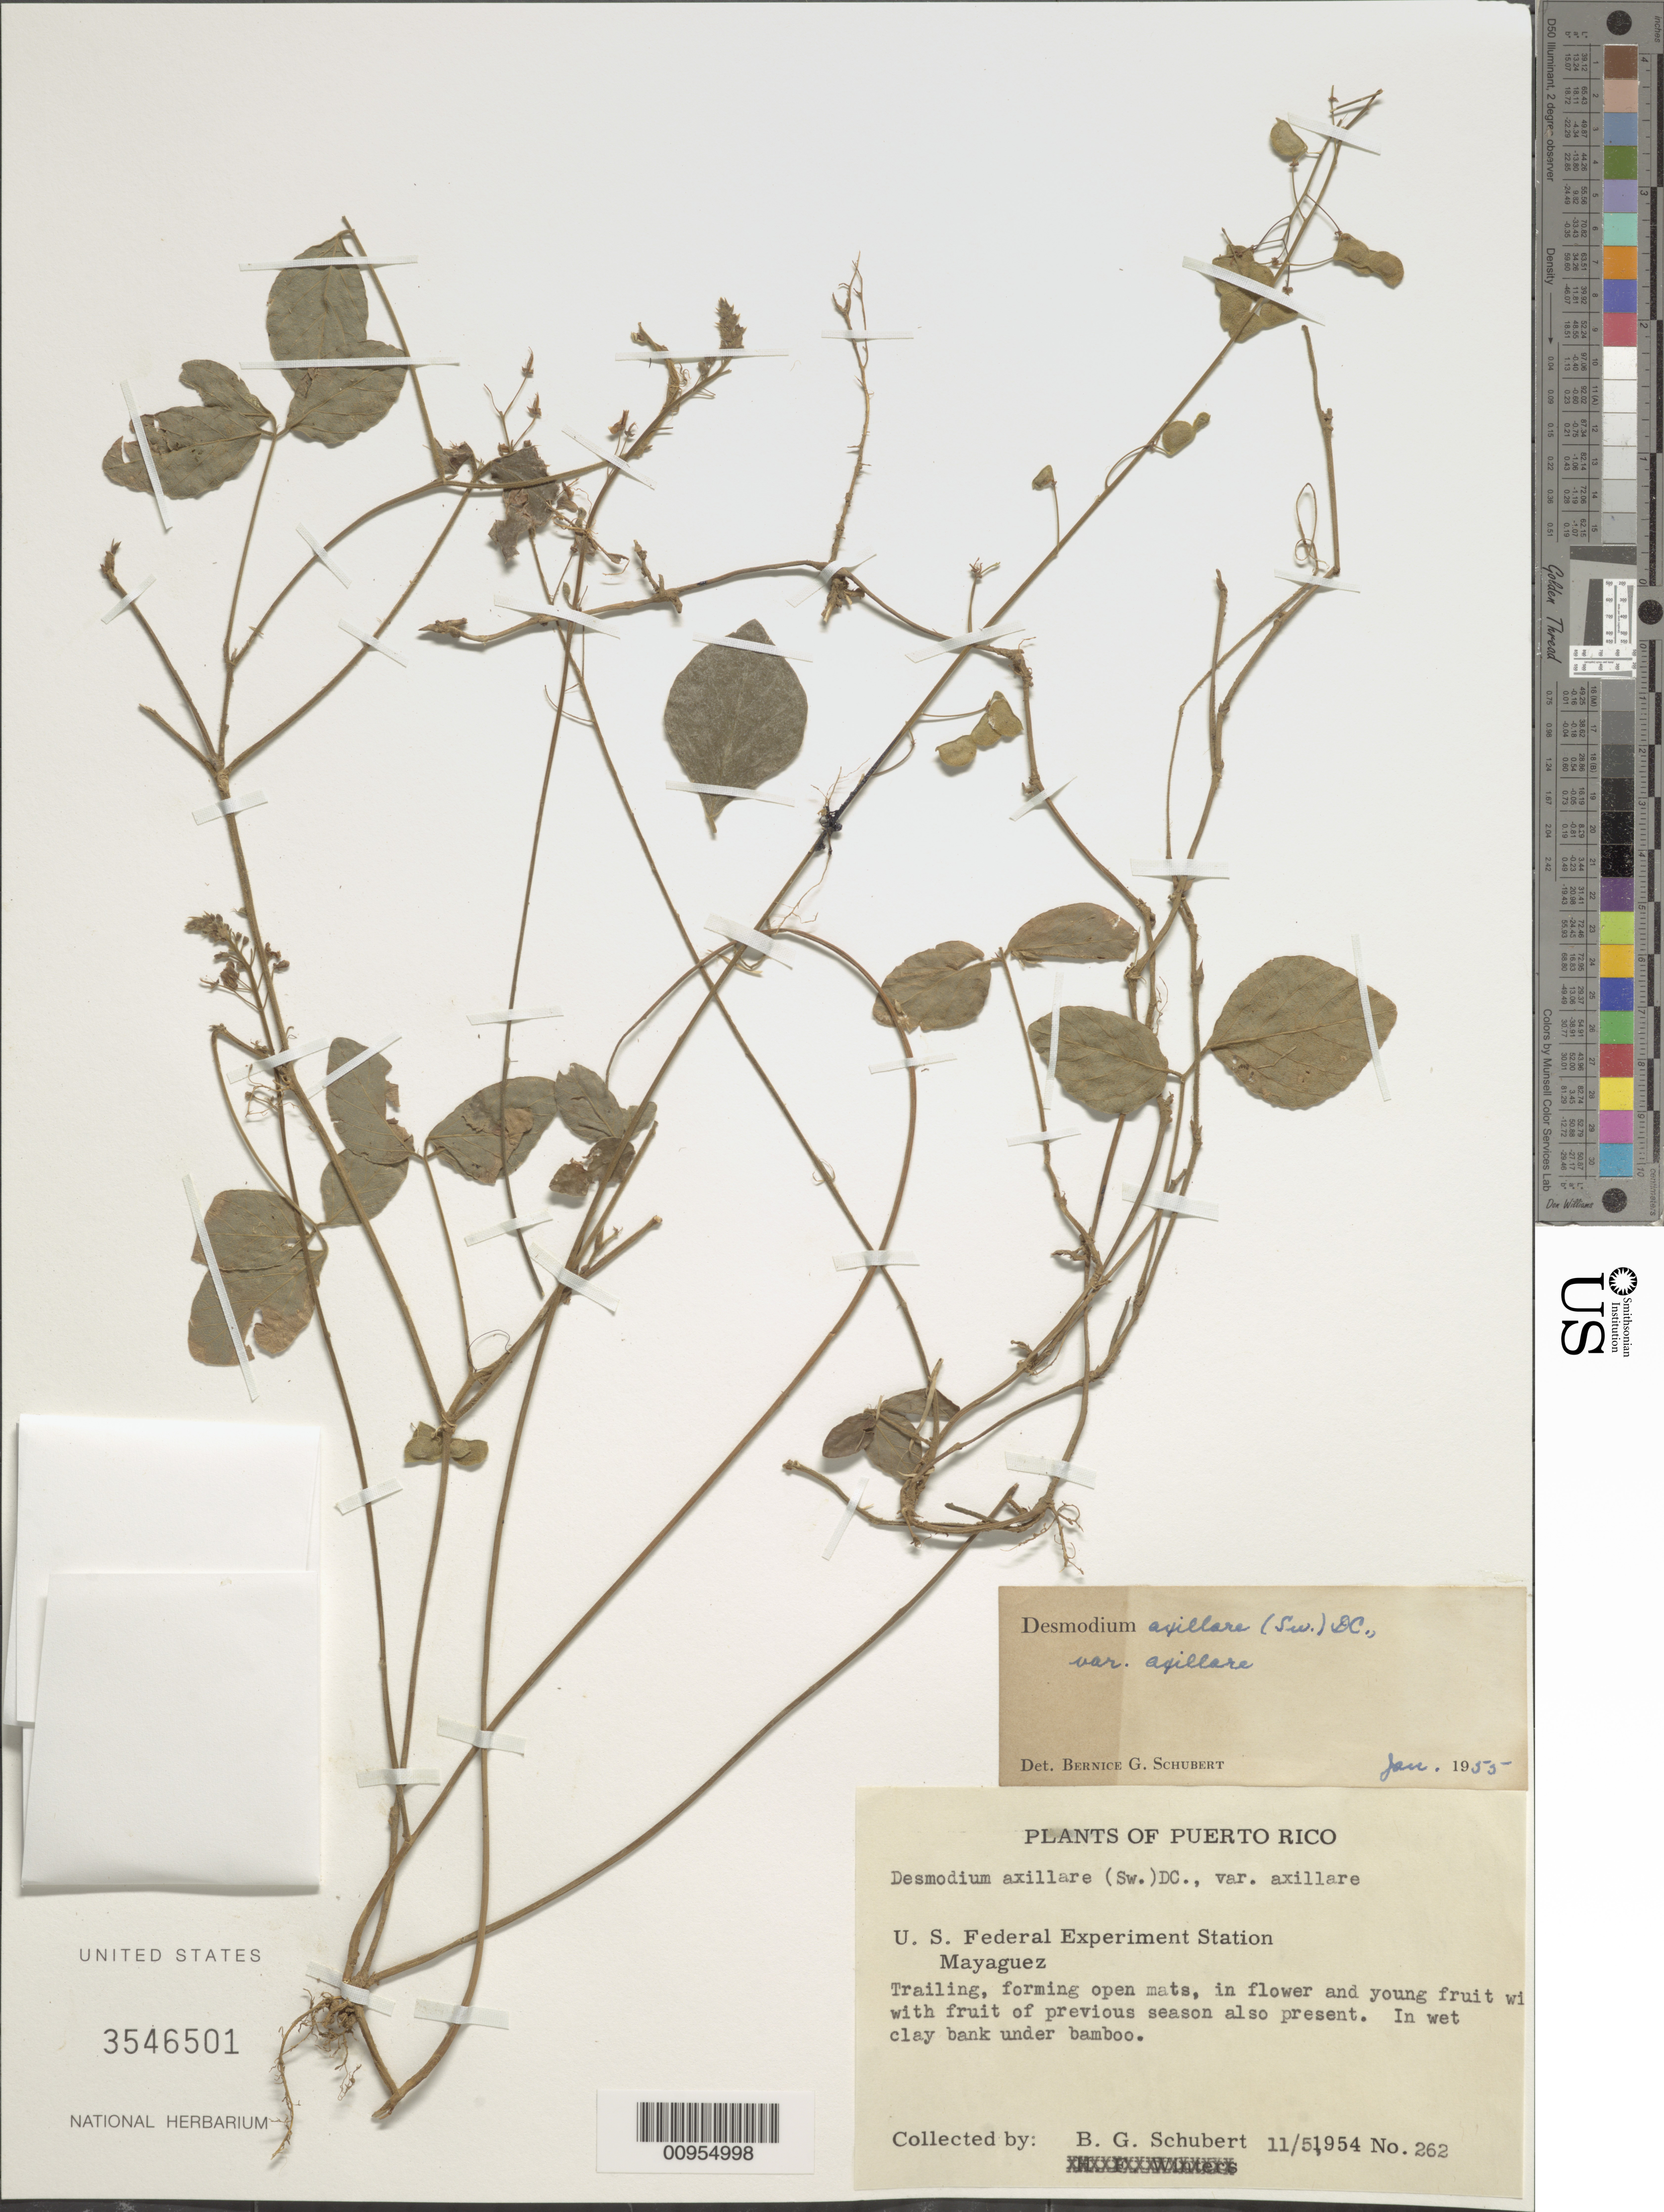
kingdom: Plantae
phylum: Tracheophyta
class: Magnoliopsida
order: Fabales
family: Fabaceae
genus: Desmodium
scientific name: Desmodium axillare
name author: (Sw.) DC.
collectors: B. Schubert & H. Winters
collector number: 262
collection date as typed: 05 Nov 1954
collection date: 1954-11-05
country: Puerto Rico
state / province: Mayagüez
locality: U.S. Federal Experiment Station, Mayaguez.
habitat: In wet clay bank under bamboo.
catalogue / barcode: US 3546501